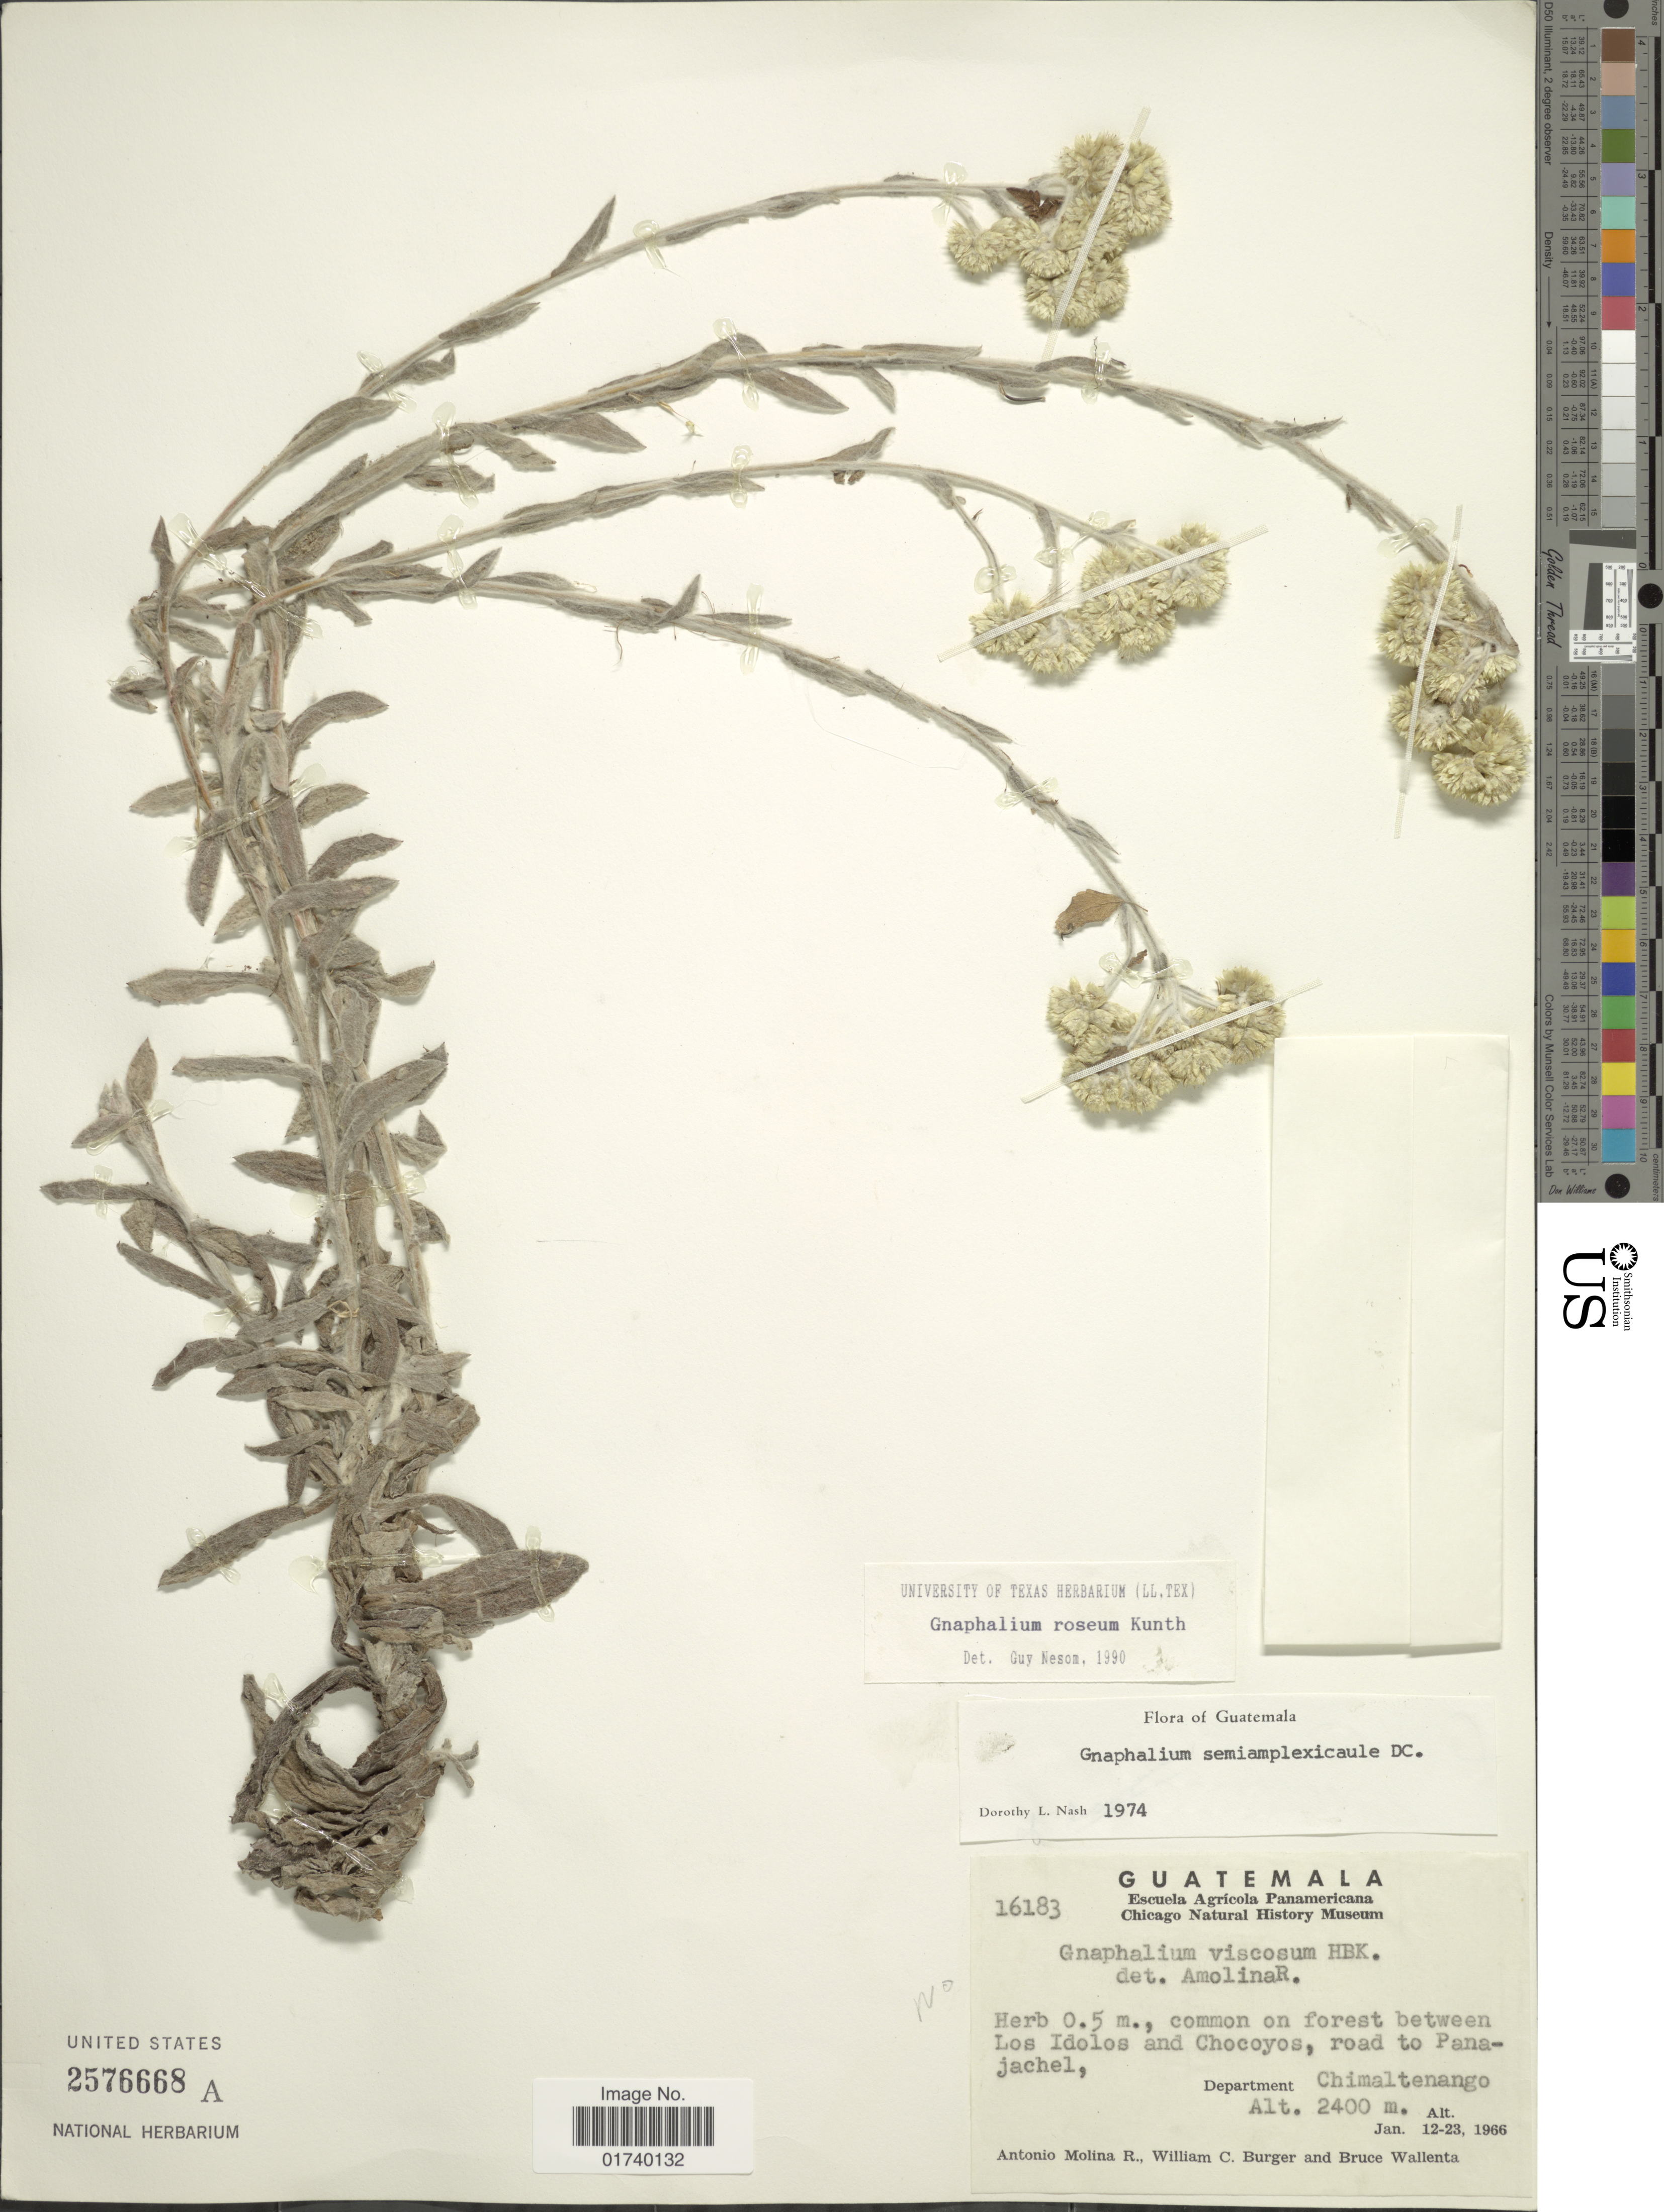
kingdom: Plantae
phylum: Tracheophyta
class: Magnoliopsida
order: Asterales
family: Asteraceae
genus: Pseudognaphalium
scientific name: Pseudognaphalium pacificum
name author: G.L. Nesom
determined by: Nesom, Guy L.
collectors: A. Molina R., W. Burger & B. Wallenta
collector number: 16183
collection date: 1966-01-12/1966-01-23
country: Guatemala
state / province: Chimaltenango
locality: Forest between Los Idolos and Chocoyos, road to Panajachel, Departement Chimaltenango.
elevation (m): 2400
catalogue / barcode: US 2576668A